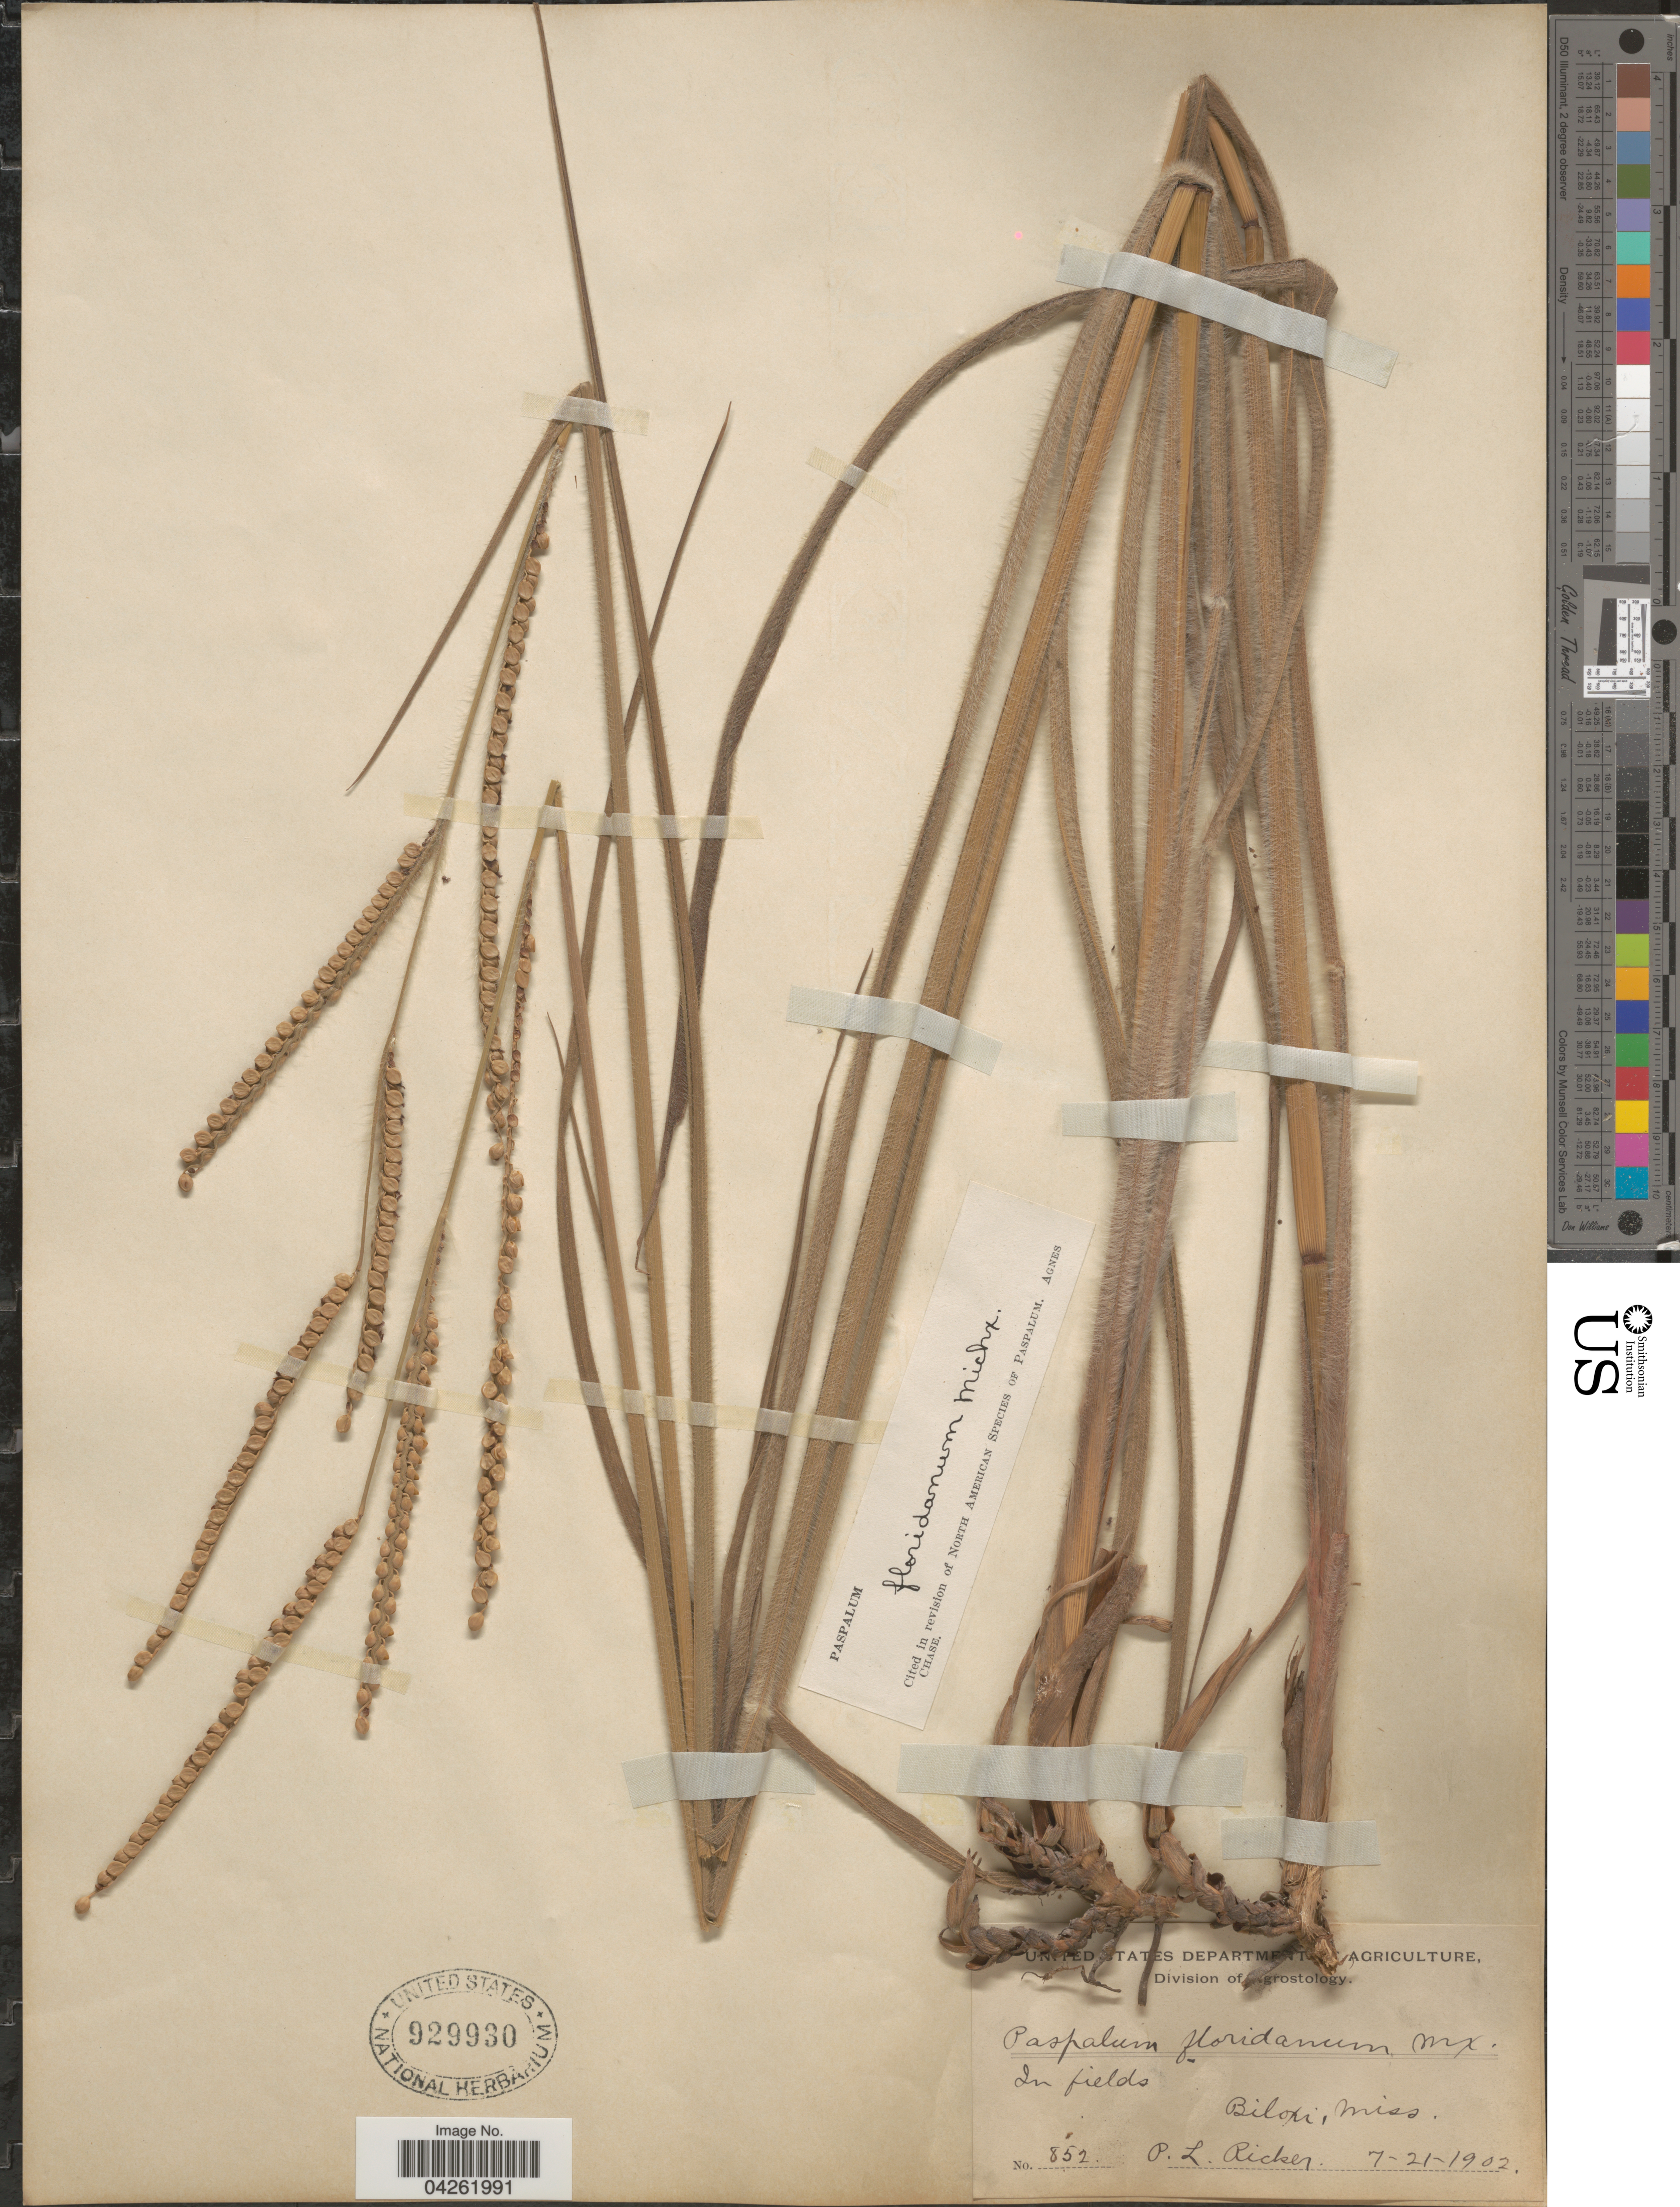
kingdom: Plantae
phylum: Tracheophyta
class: Liliopsida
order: Poales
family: Poaceae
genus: Paspalum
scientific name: Paspalum floridanum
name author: Michx.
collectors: P. Ricker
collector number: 852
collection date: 1902-07-21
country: United States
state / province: Mississippi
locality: Biloxi.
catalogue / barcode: US 929930